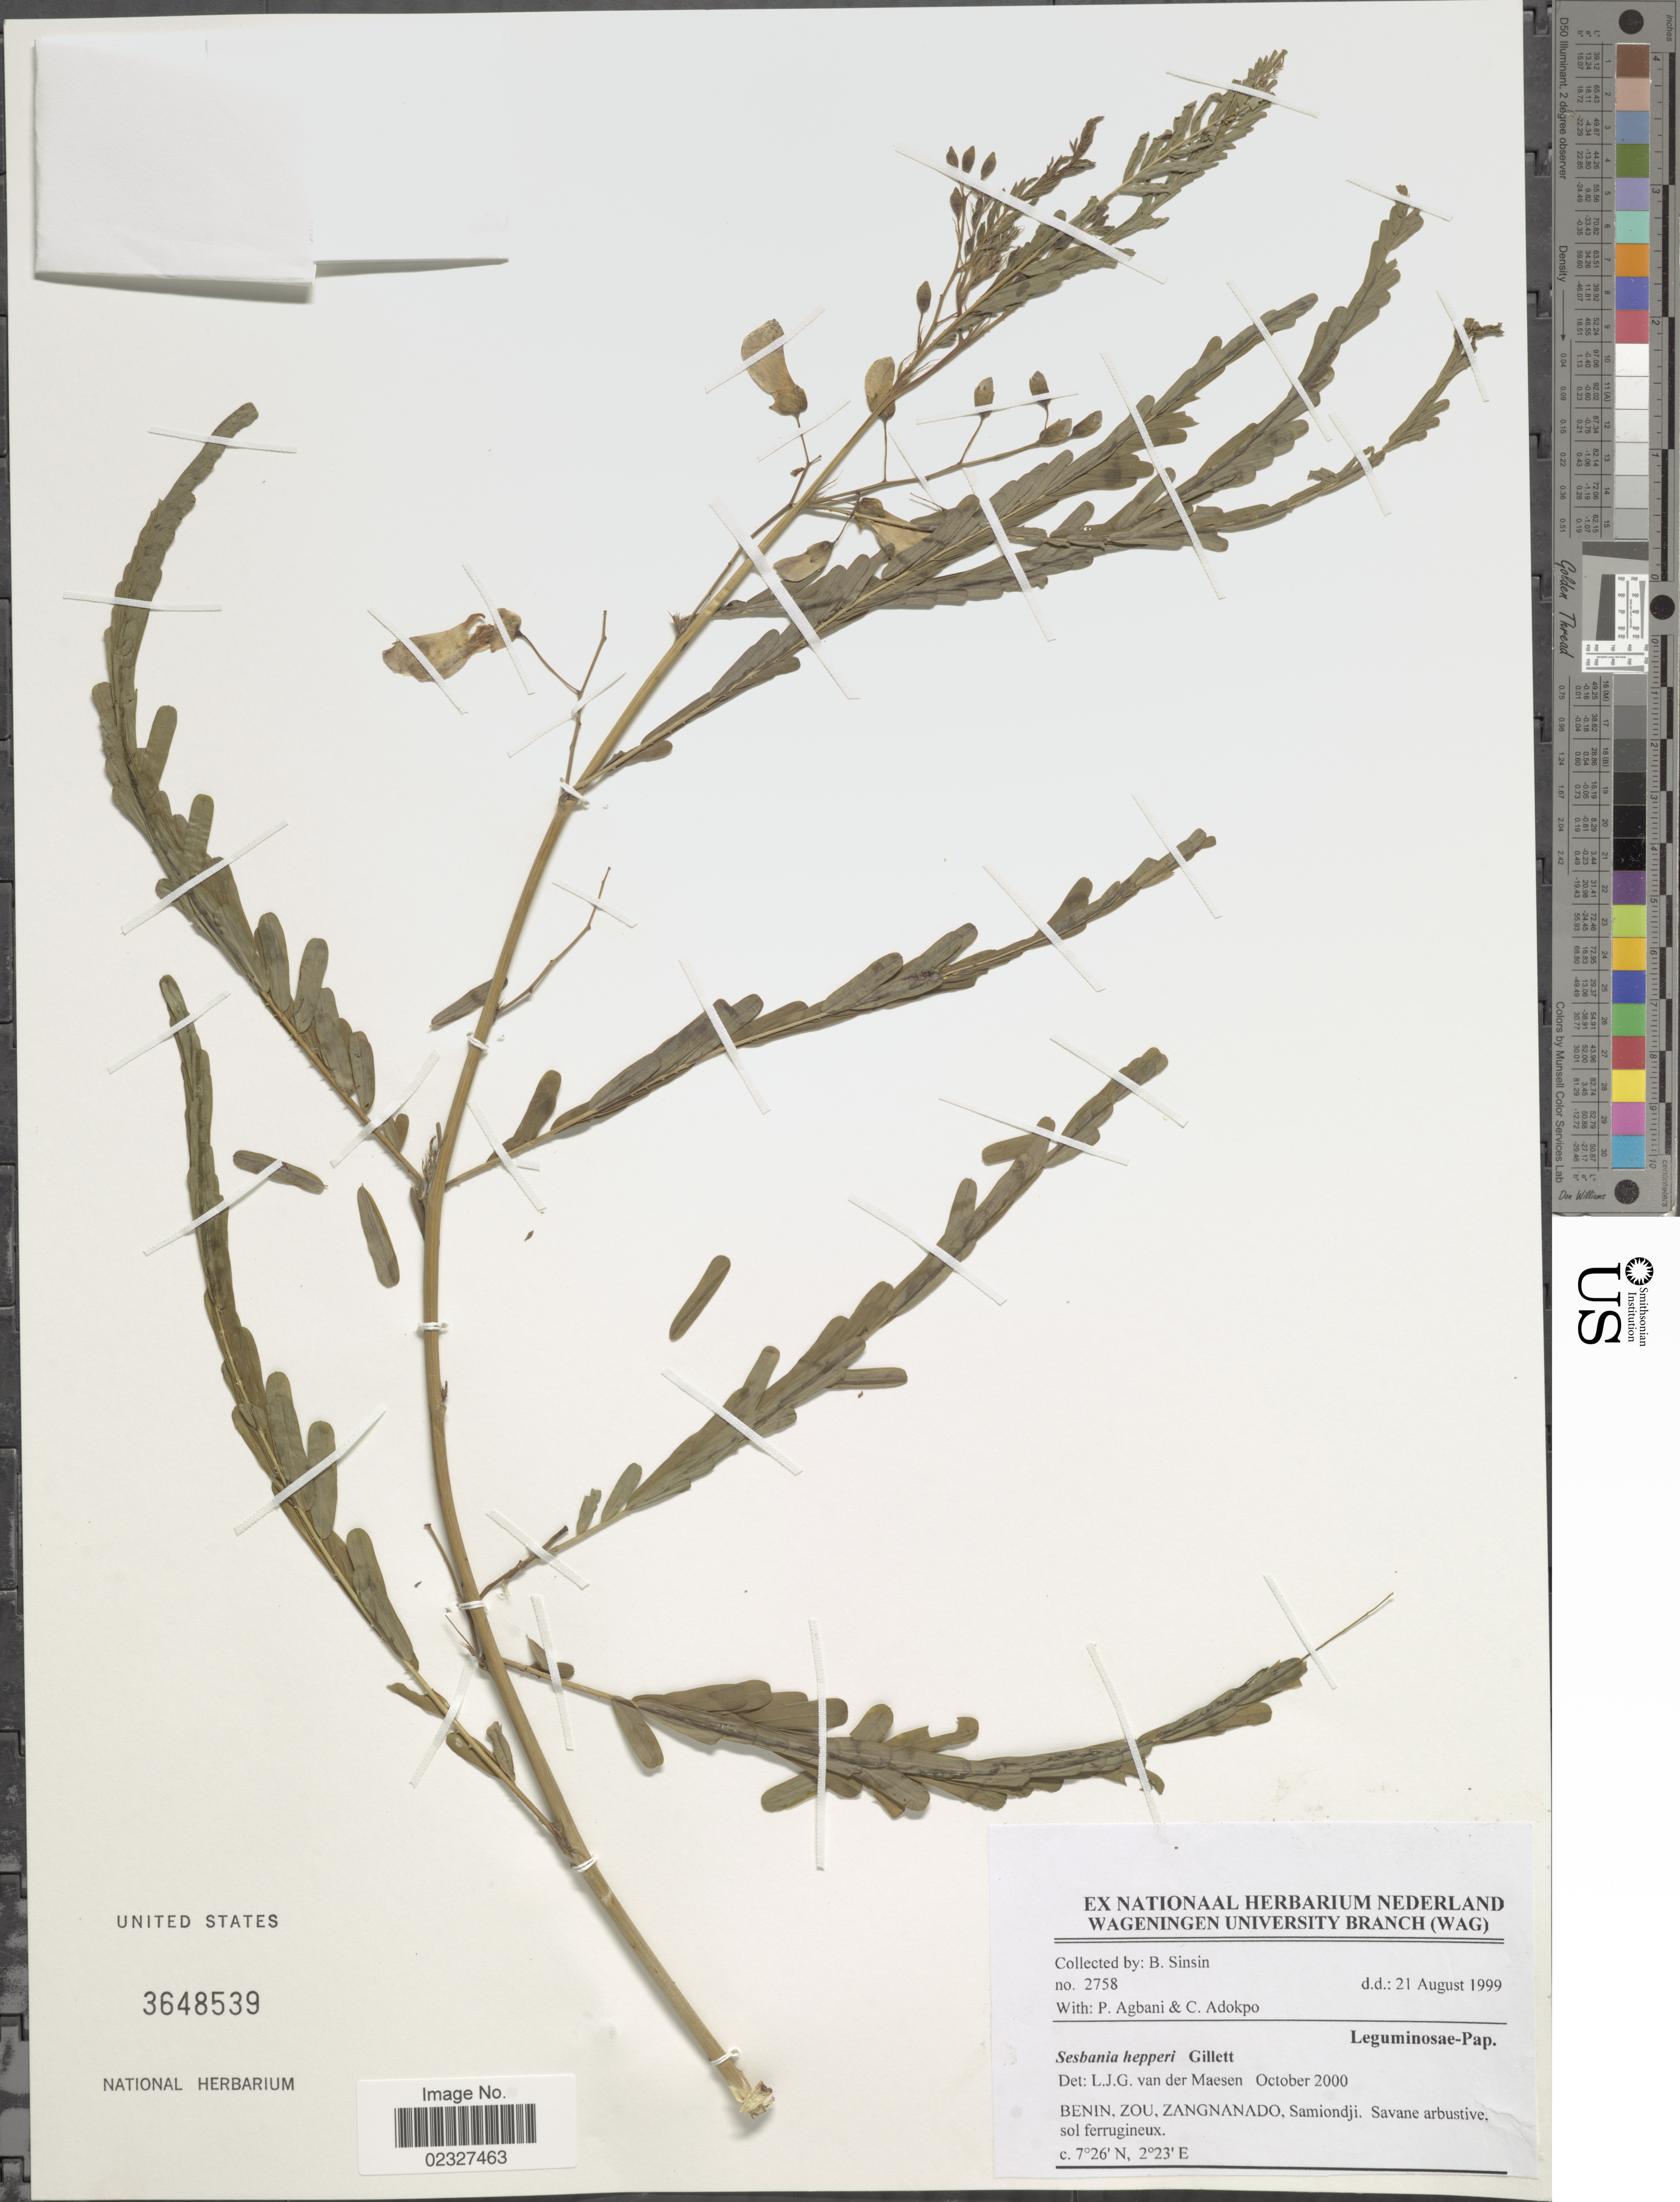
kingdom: Plantae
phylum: Tracheophyta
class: Magnoliopsida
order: Fabales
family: Fabaceae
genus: Sesbania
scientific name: Sesbania hepperi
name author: J.B. Gillett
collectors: B. Sinsin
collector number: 2758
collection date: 1999-08-21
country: Benin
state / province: Zou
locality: Zangnanado, Saminodji, Savane arbustive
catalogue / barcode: US 3648539